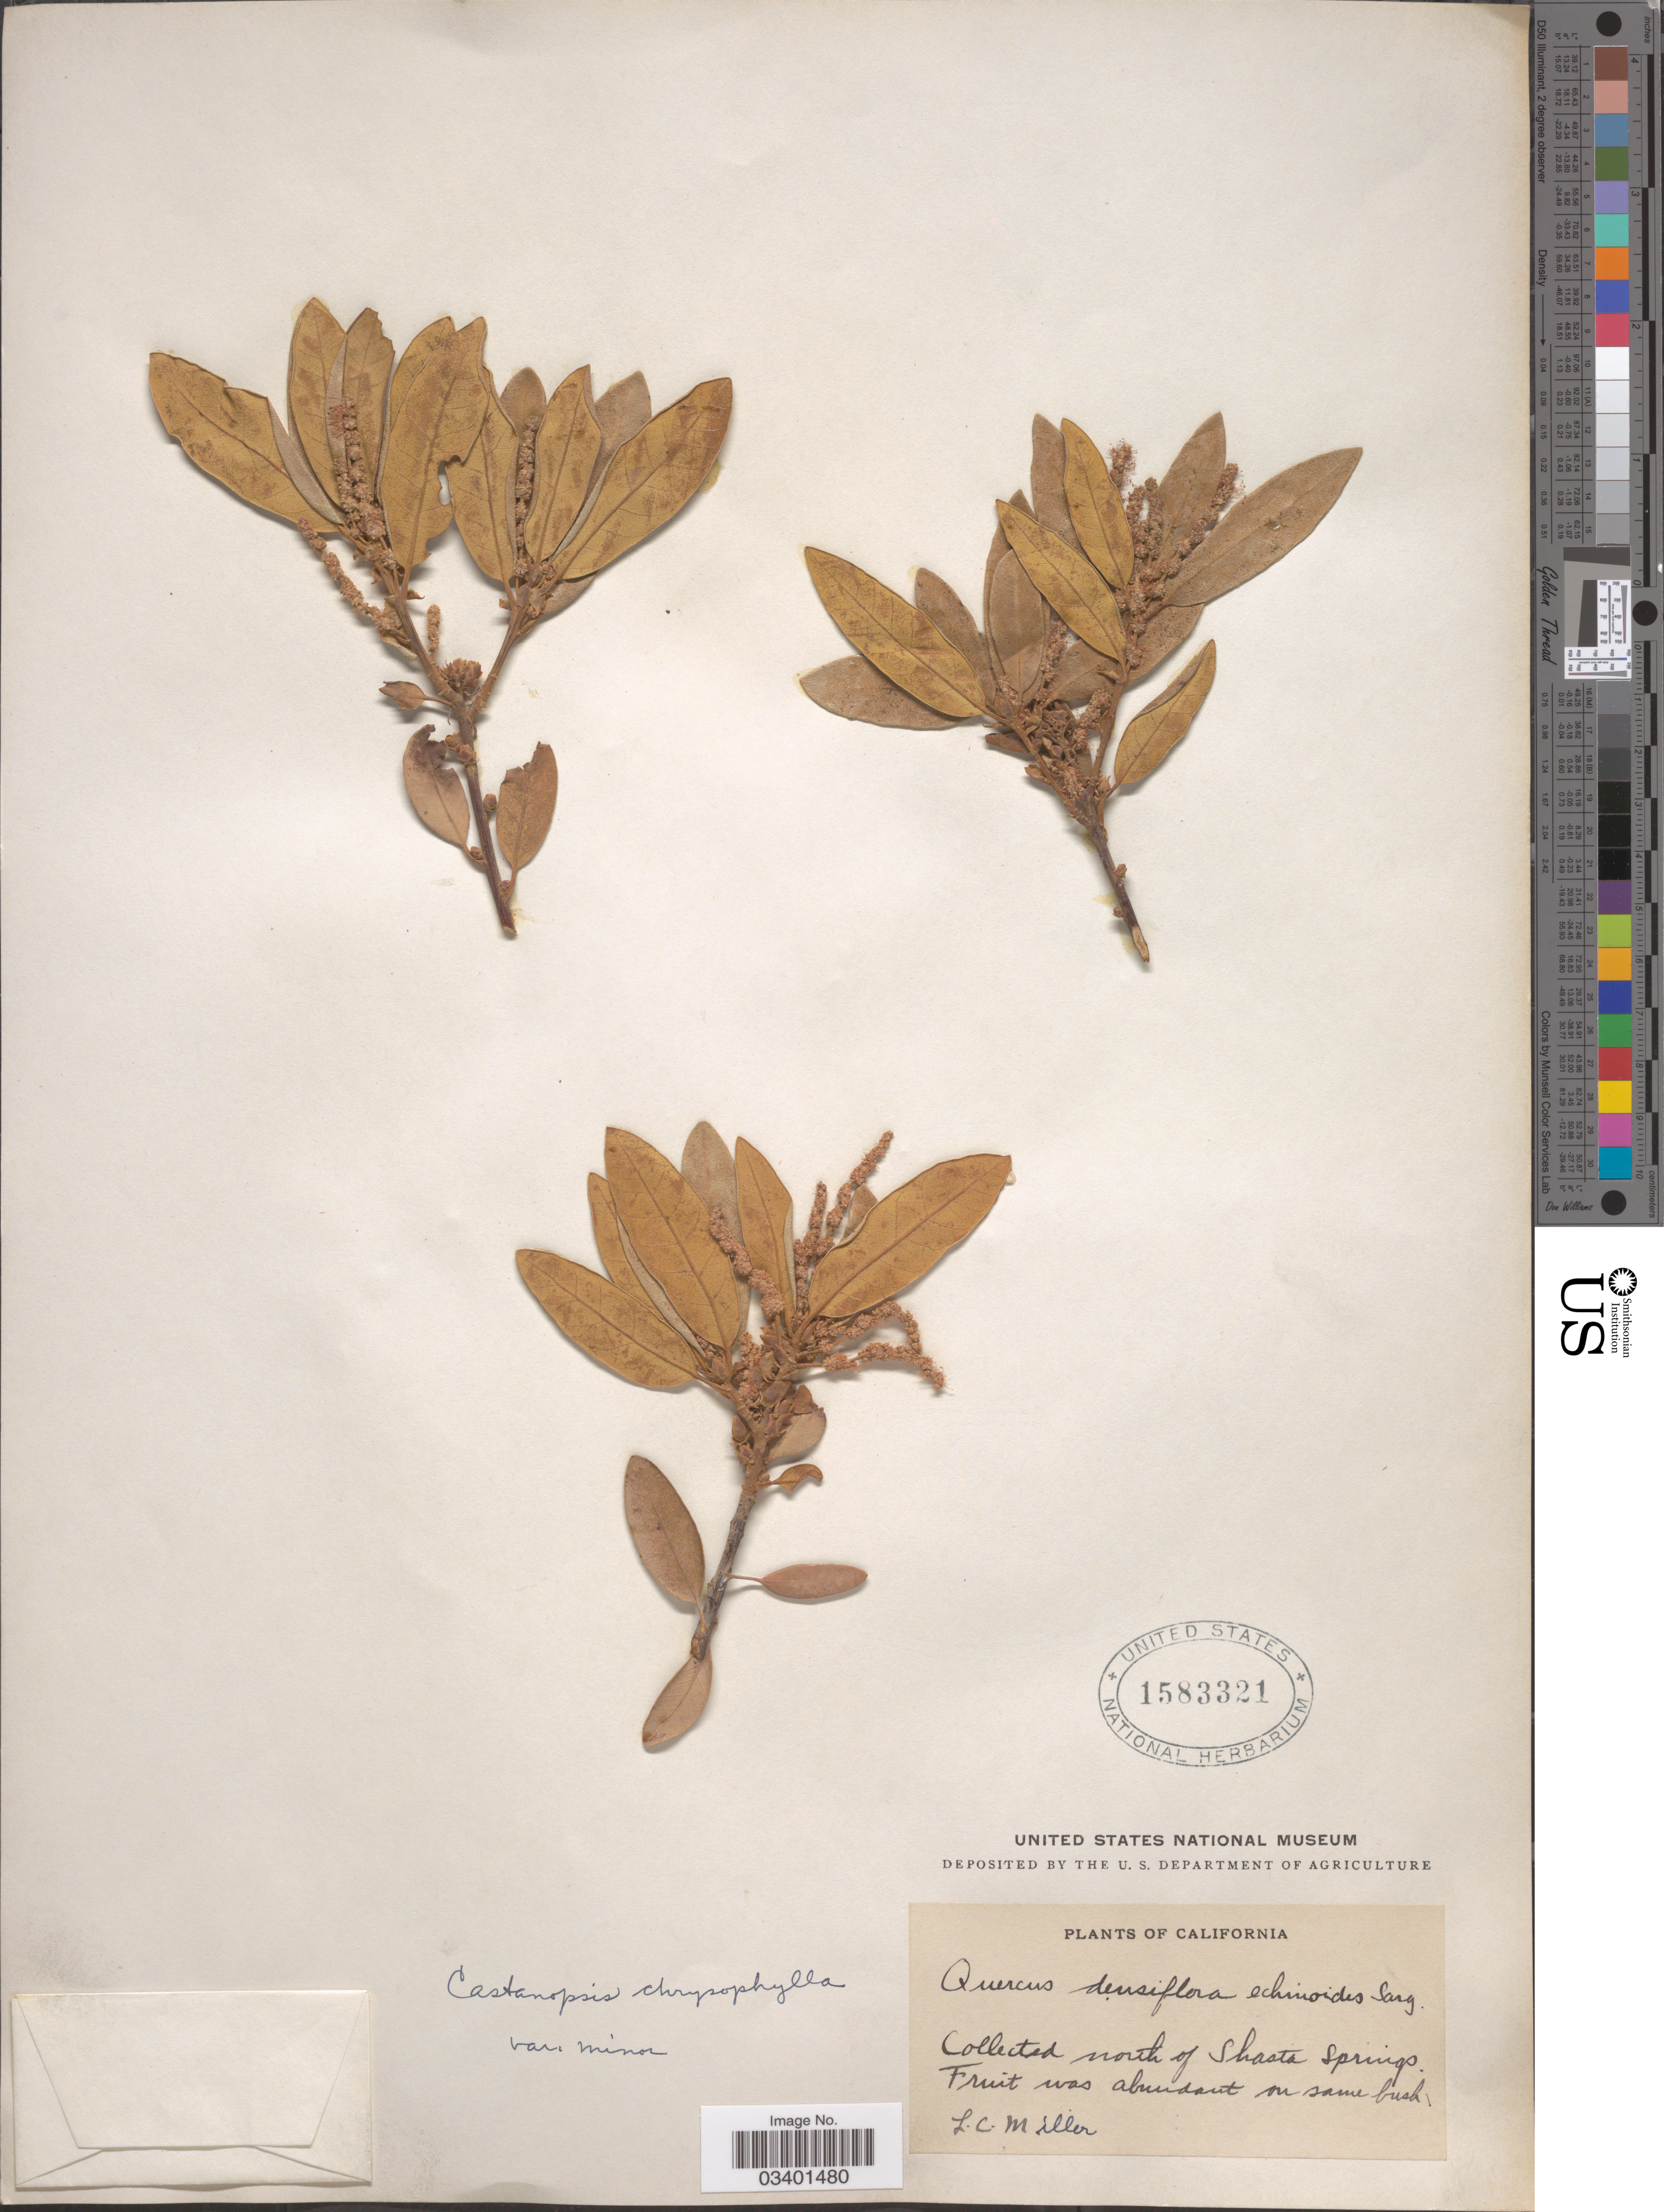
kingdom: Plantae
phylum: Tracheophyta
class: Magnoliopsida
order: Fagales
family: Fagaceae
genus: Chrysolepis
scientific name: Chrysolepis chrysophylla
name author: (Douglas ex Hook.) Hjelmq.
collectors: L. Miller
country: United States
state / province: California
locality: North of Shasta Springs.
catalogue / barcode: US 1583321